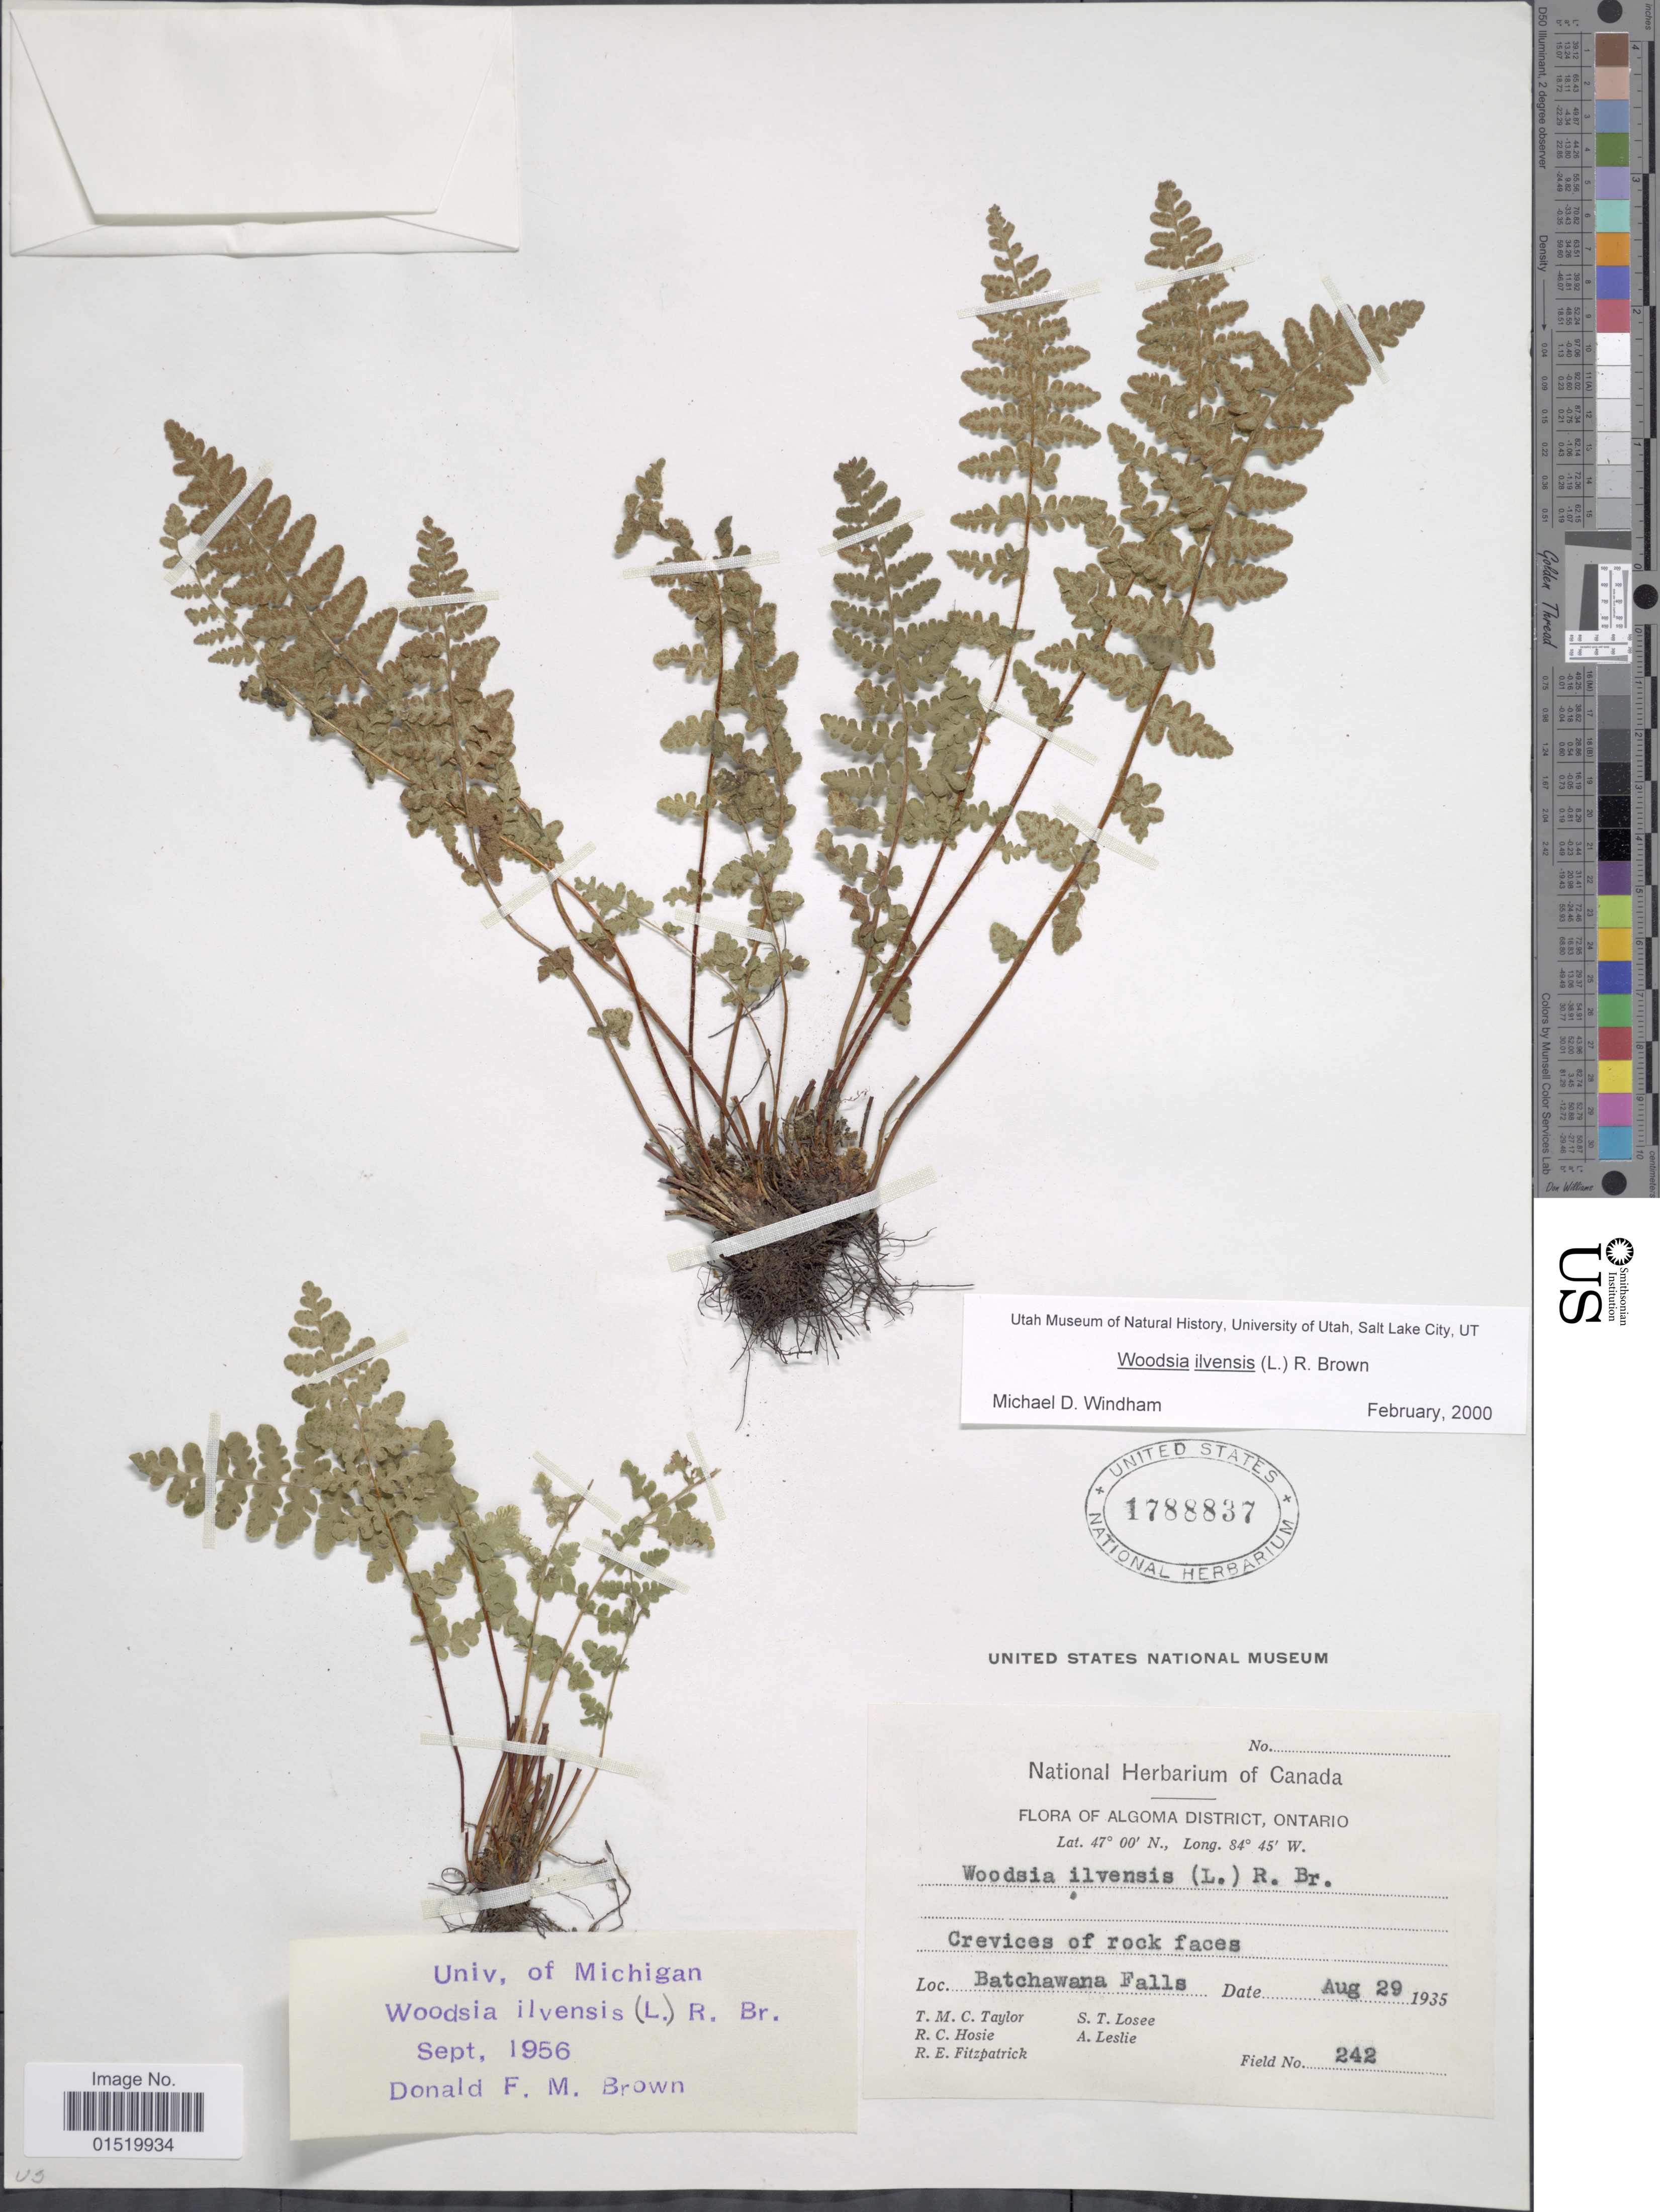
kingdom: Plantae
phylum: Tracheophyta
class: Polypodiopsida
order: Polypodiales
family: Woodsiaceae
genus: Woodsia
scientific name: Woodsia ilvensis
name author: (L.) R. Br.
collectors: T. M. C. Taylor, R. Hosie, R. Fitzpatrick, S. Losee & A. Leslie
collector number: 242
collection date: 1935-08-29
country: Canada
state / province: Ontario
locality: Algoma District, Crevices of rock faces, batchawana Falls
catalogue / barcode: US 1788837